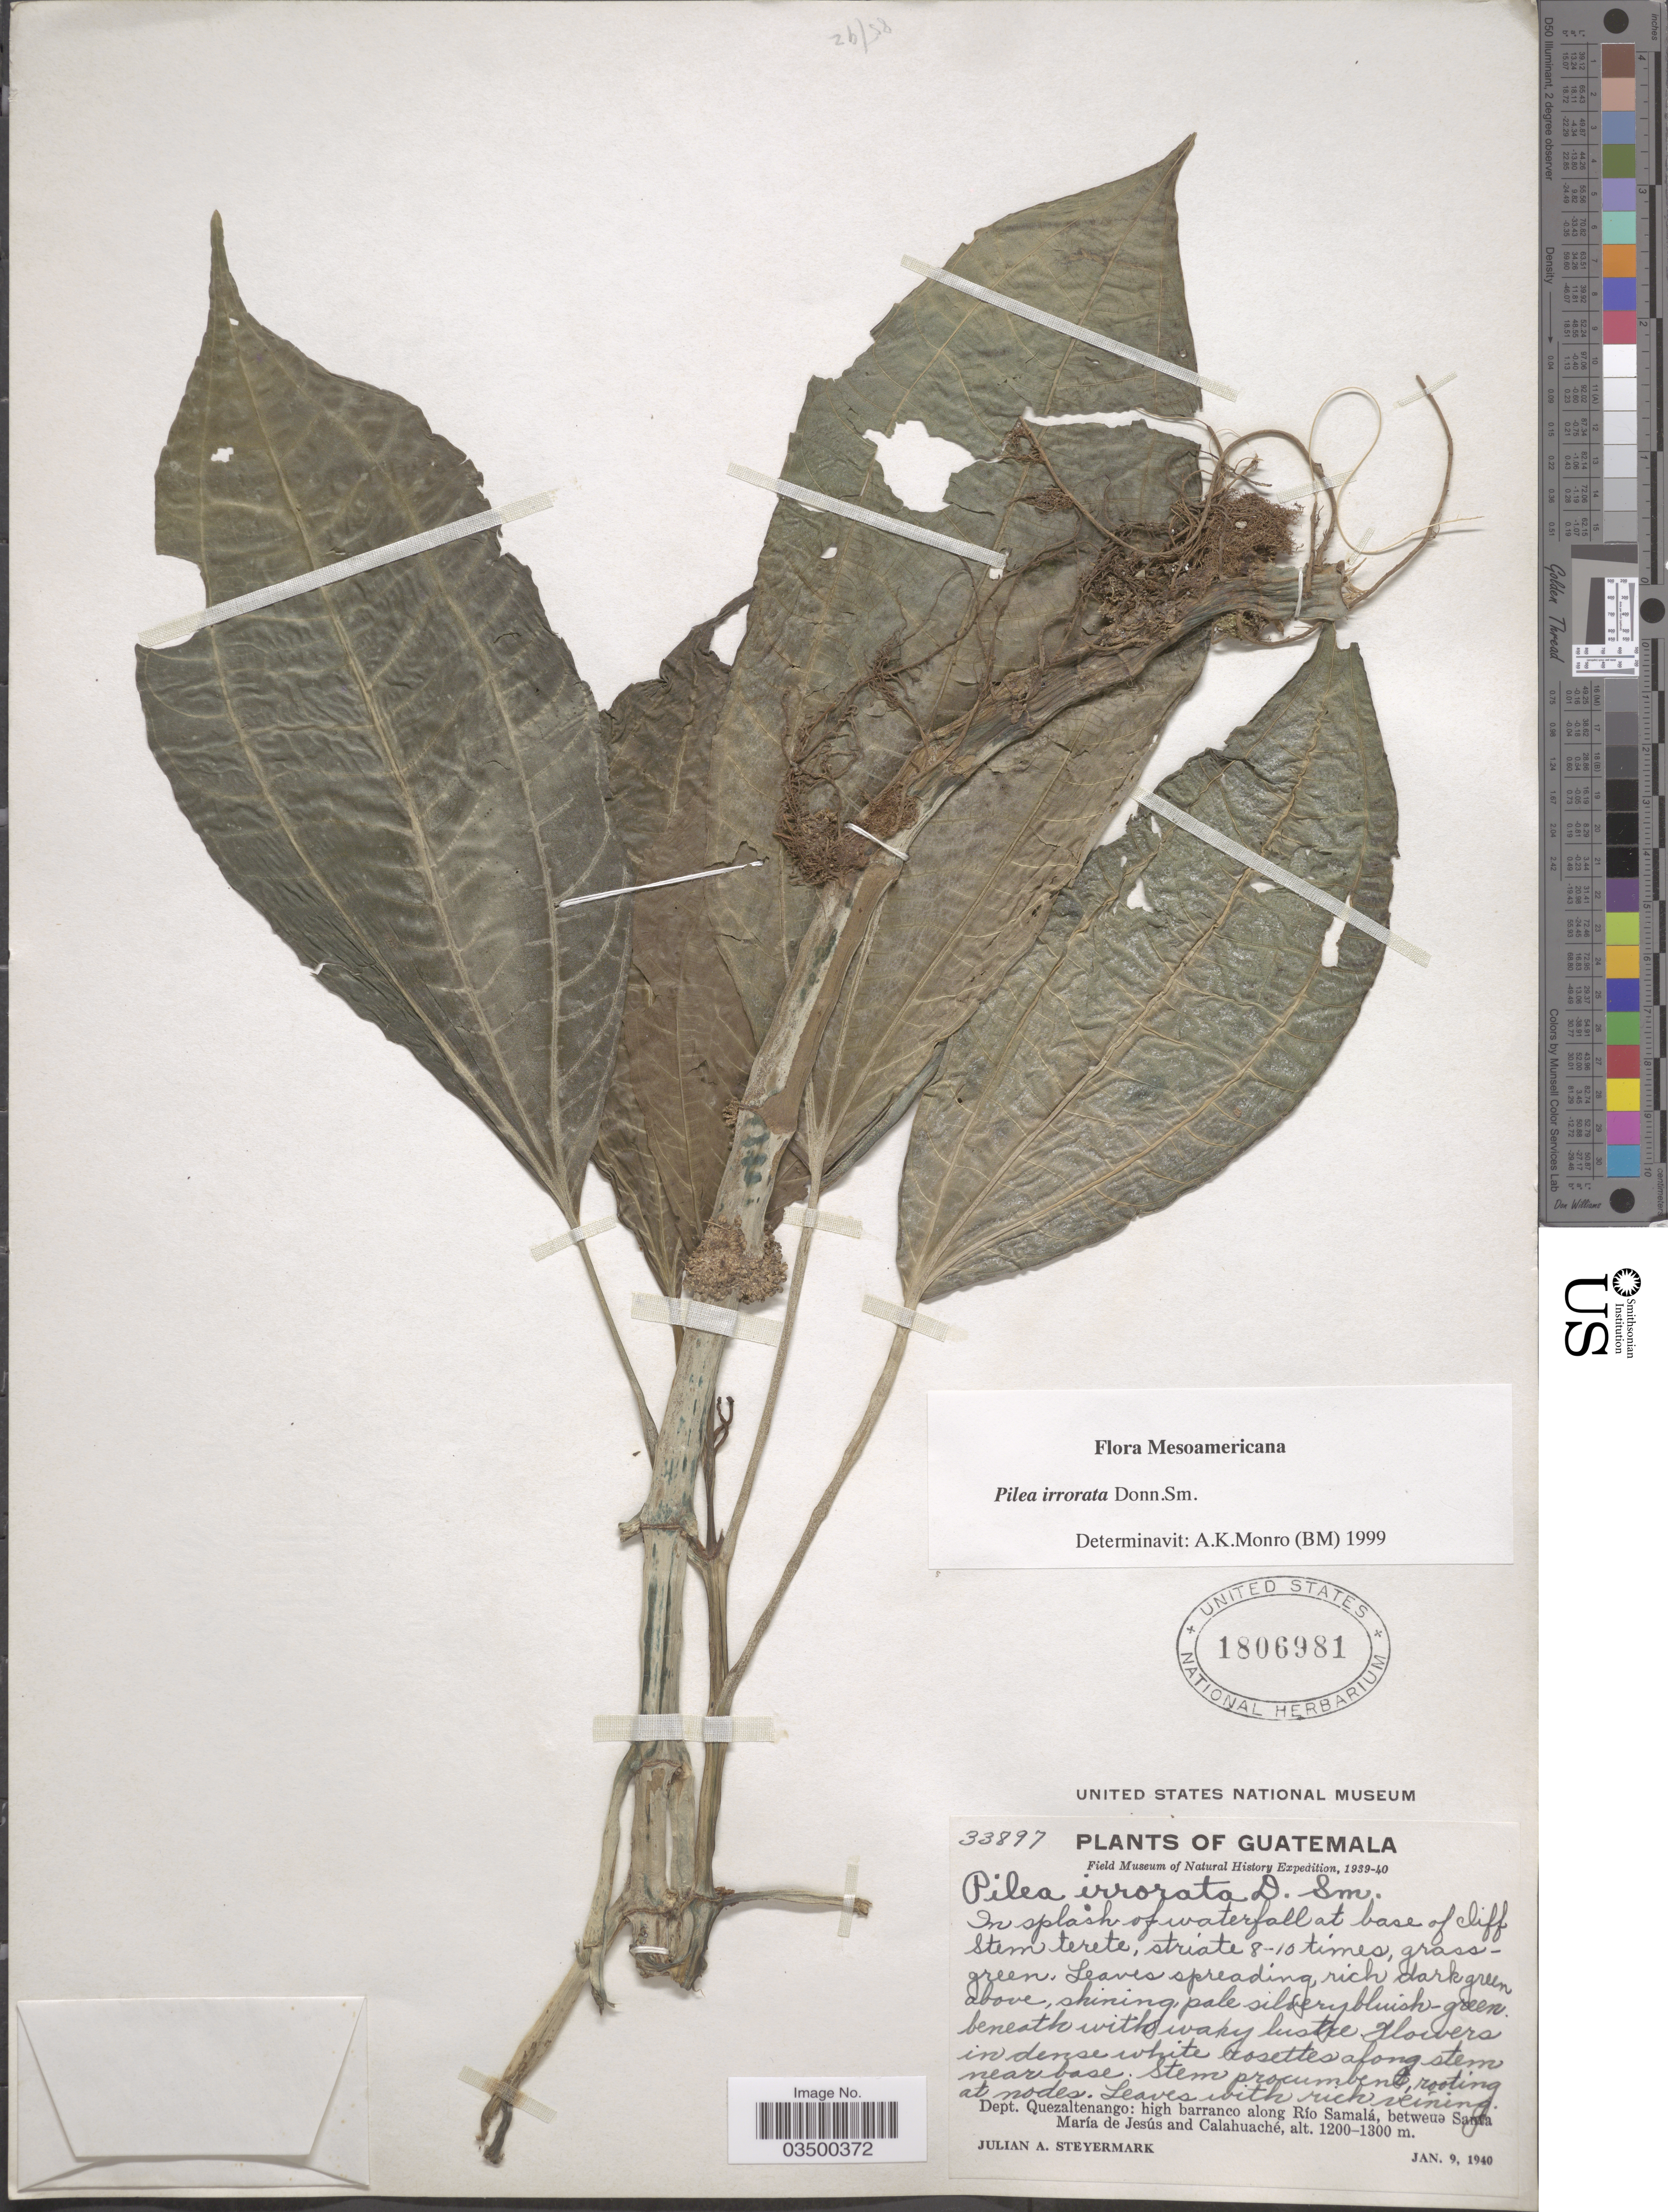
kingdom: Plantae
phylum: Tracheophyta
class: Magnoliopsida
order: Rosales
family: Urticaceae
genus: Pilea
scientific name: Pilea irrorata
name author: Donn. Sm.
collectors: J. Steyermark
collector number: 33897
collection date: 1940-01-09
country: Guatemala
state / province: Quetzaltenango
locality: Dept. Quezaltenango: high barranco along Río Samalá, between Santa María de Jesús and Calahuaché.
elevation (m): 1200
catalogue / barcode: US 1806981